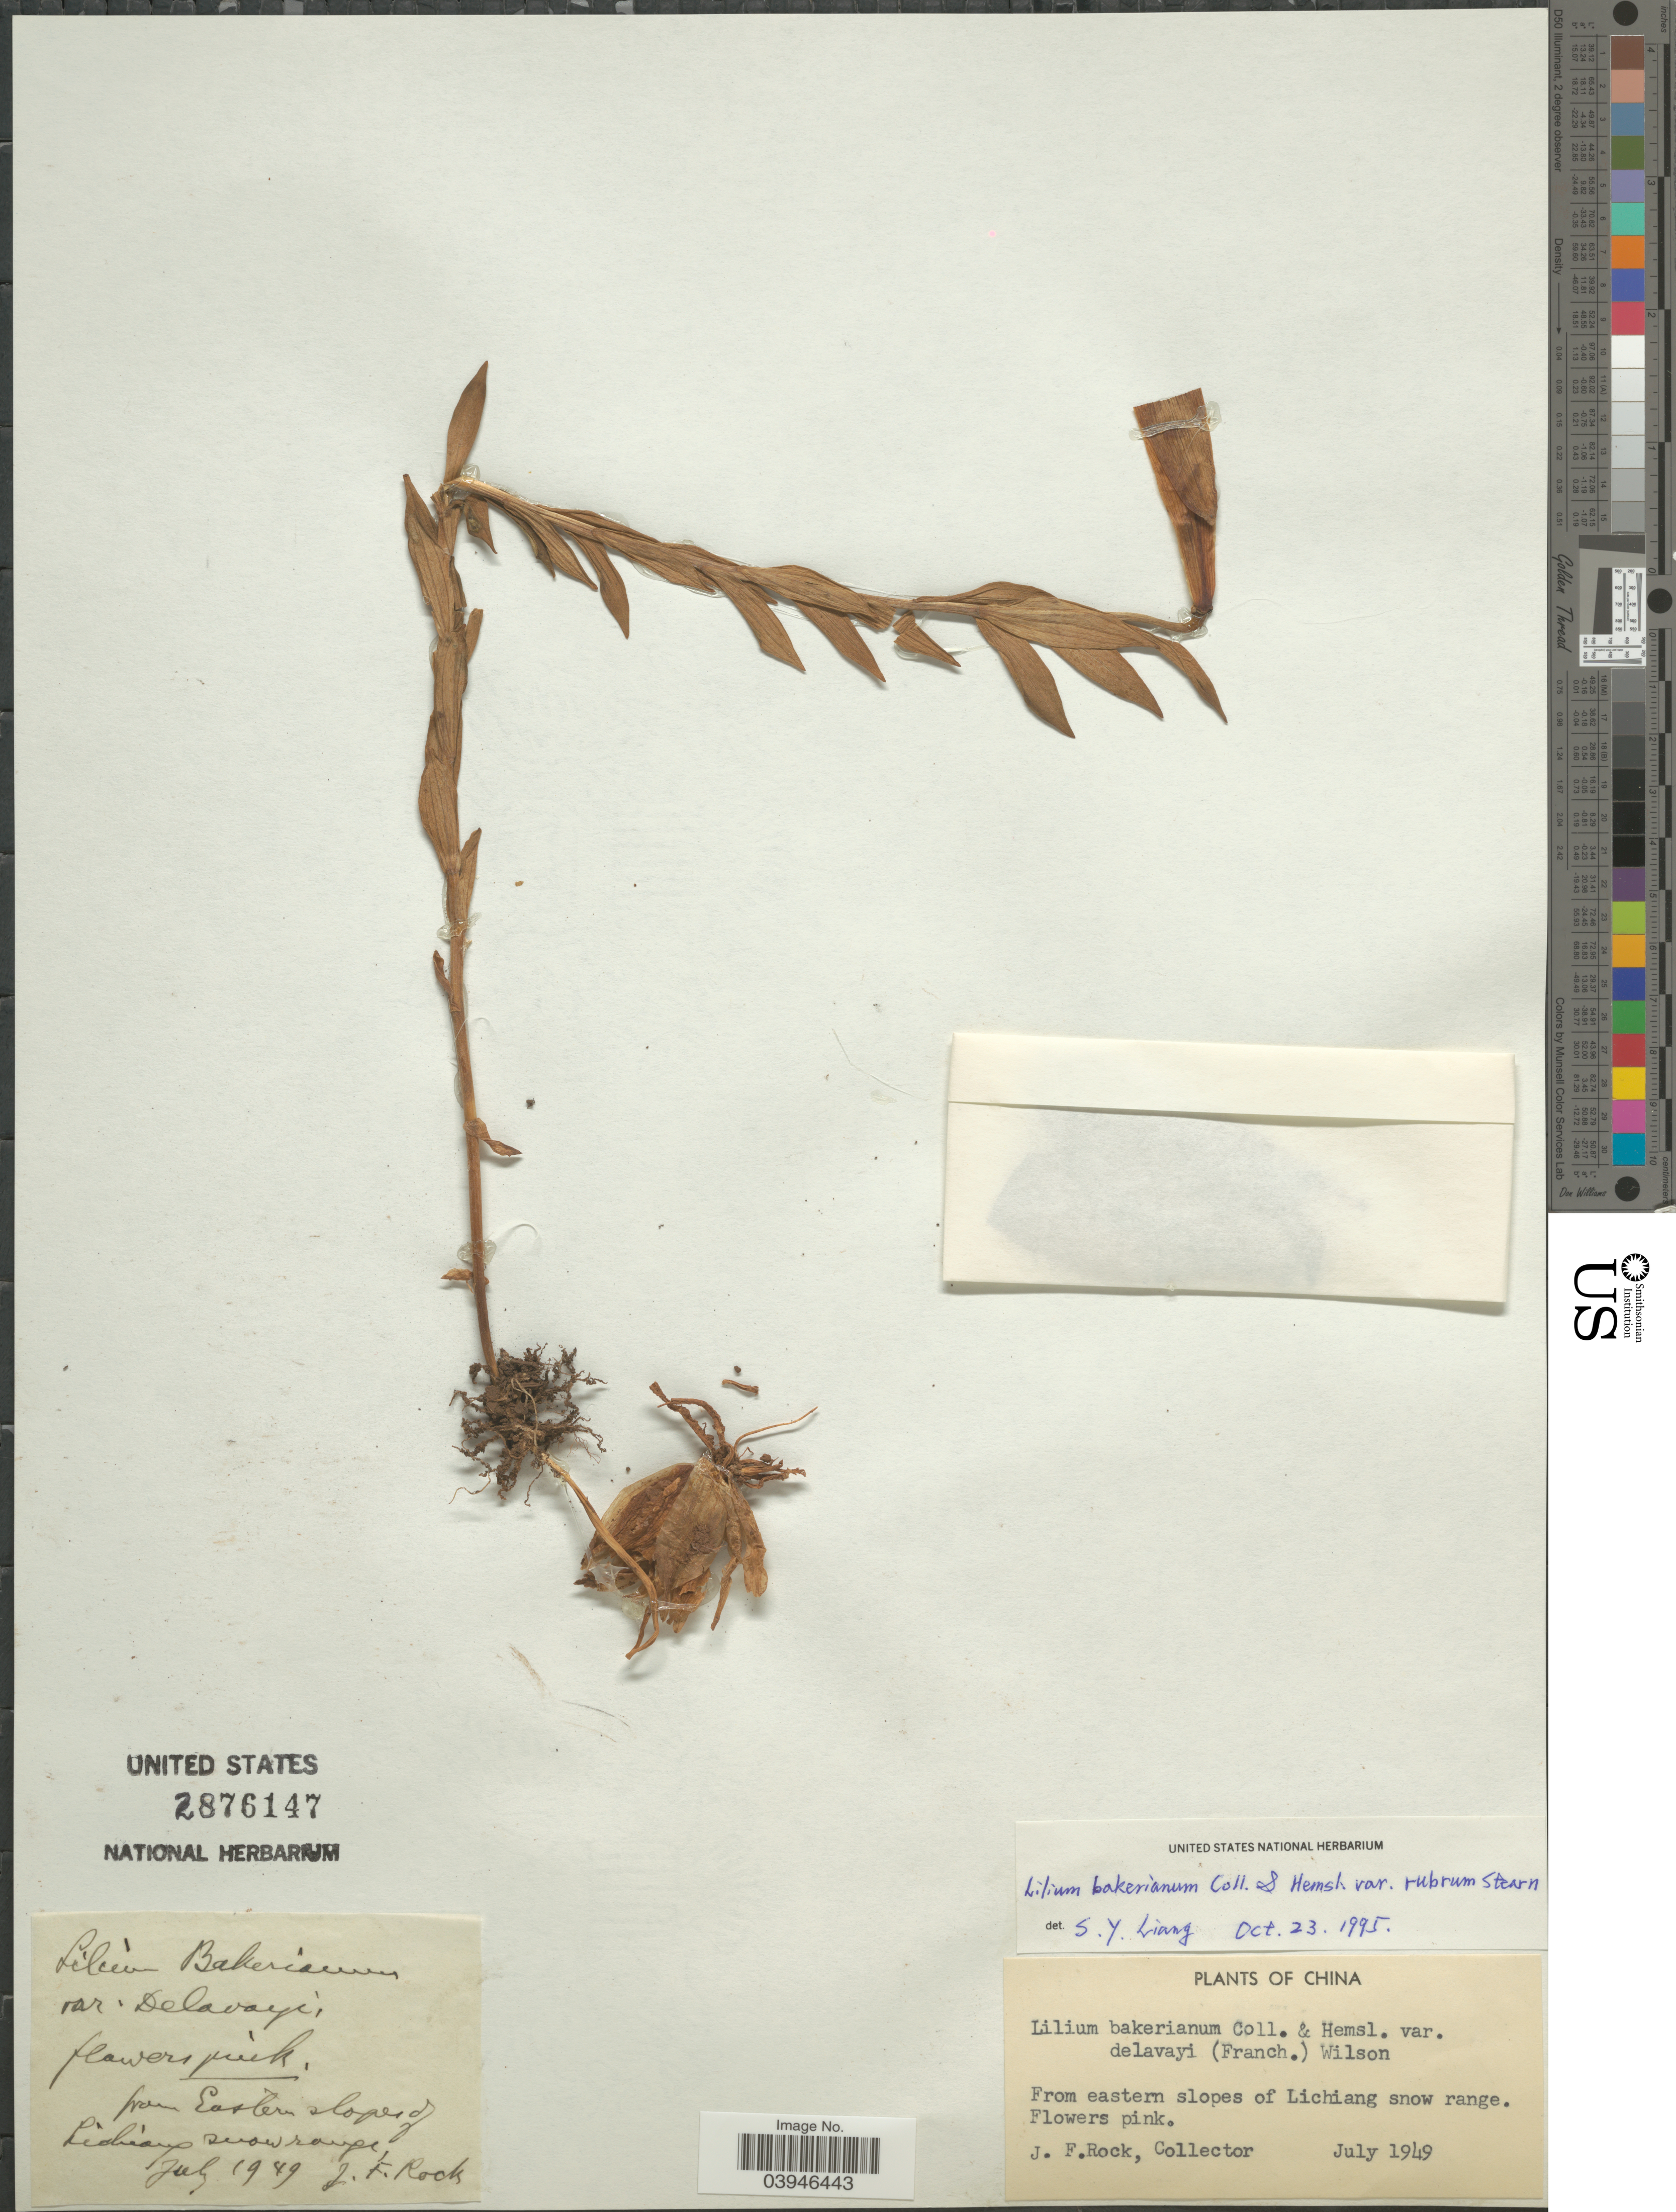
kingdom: Plantae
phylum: Tracheophyta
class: Liliopsida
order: Liliales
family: Liliaceae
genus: Lilium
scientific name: Lilium bakerianum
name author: Collett & Hemsl.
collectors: J. Rock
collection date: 1949-07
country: China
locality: From eastern slopes of Lichiang snow range.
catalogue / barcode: US 2876147